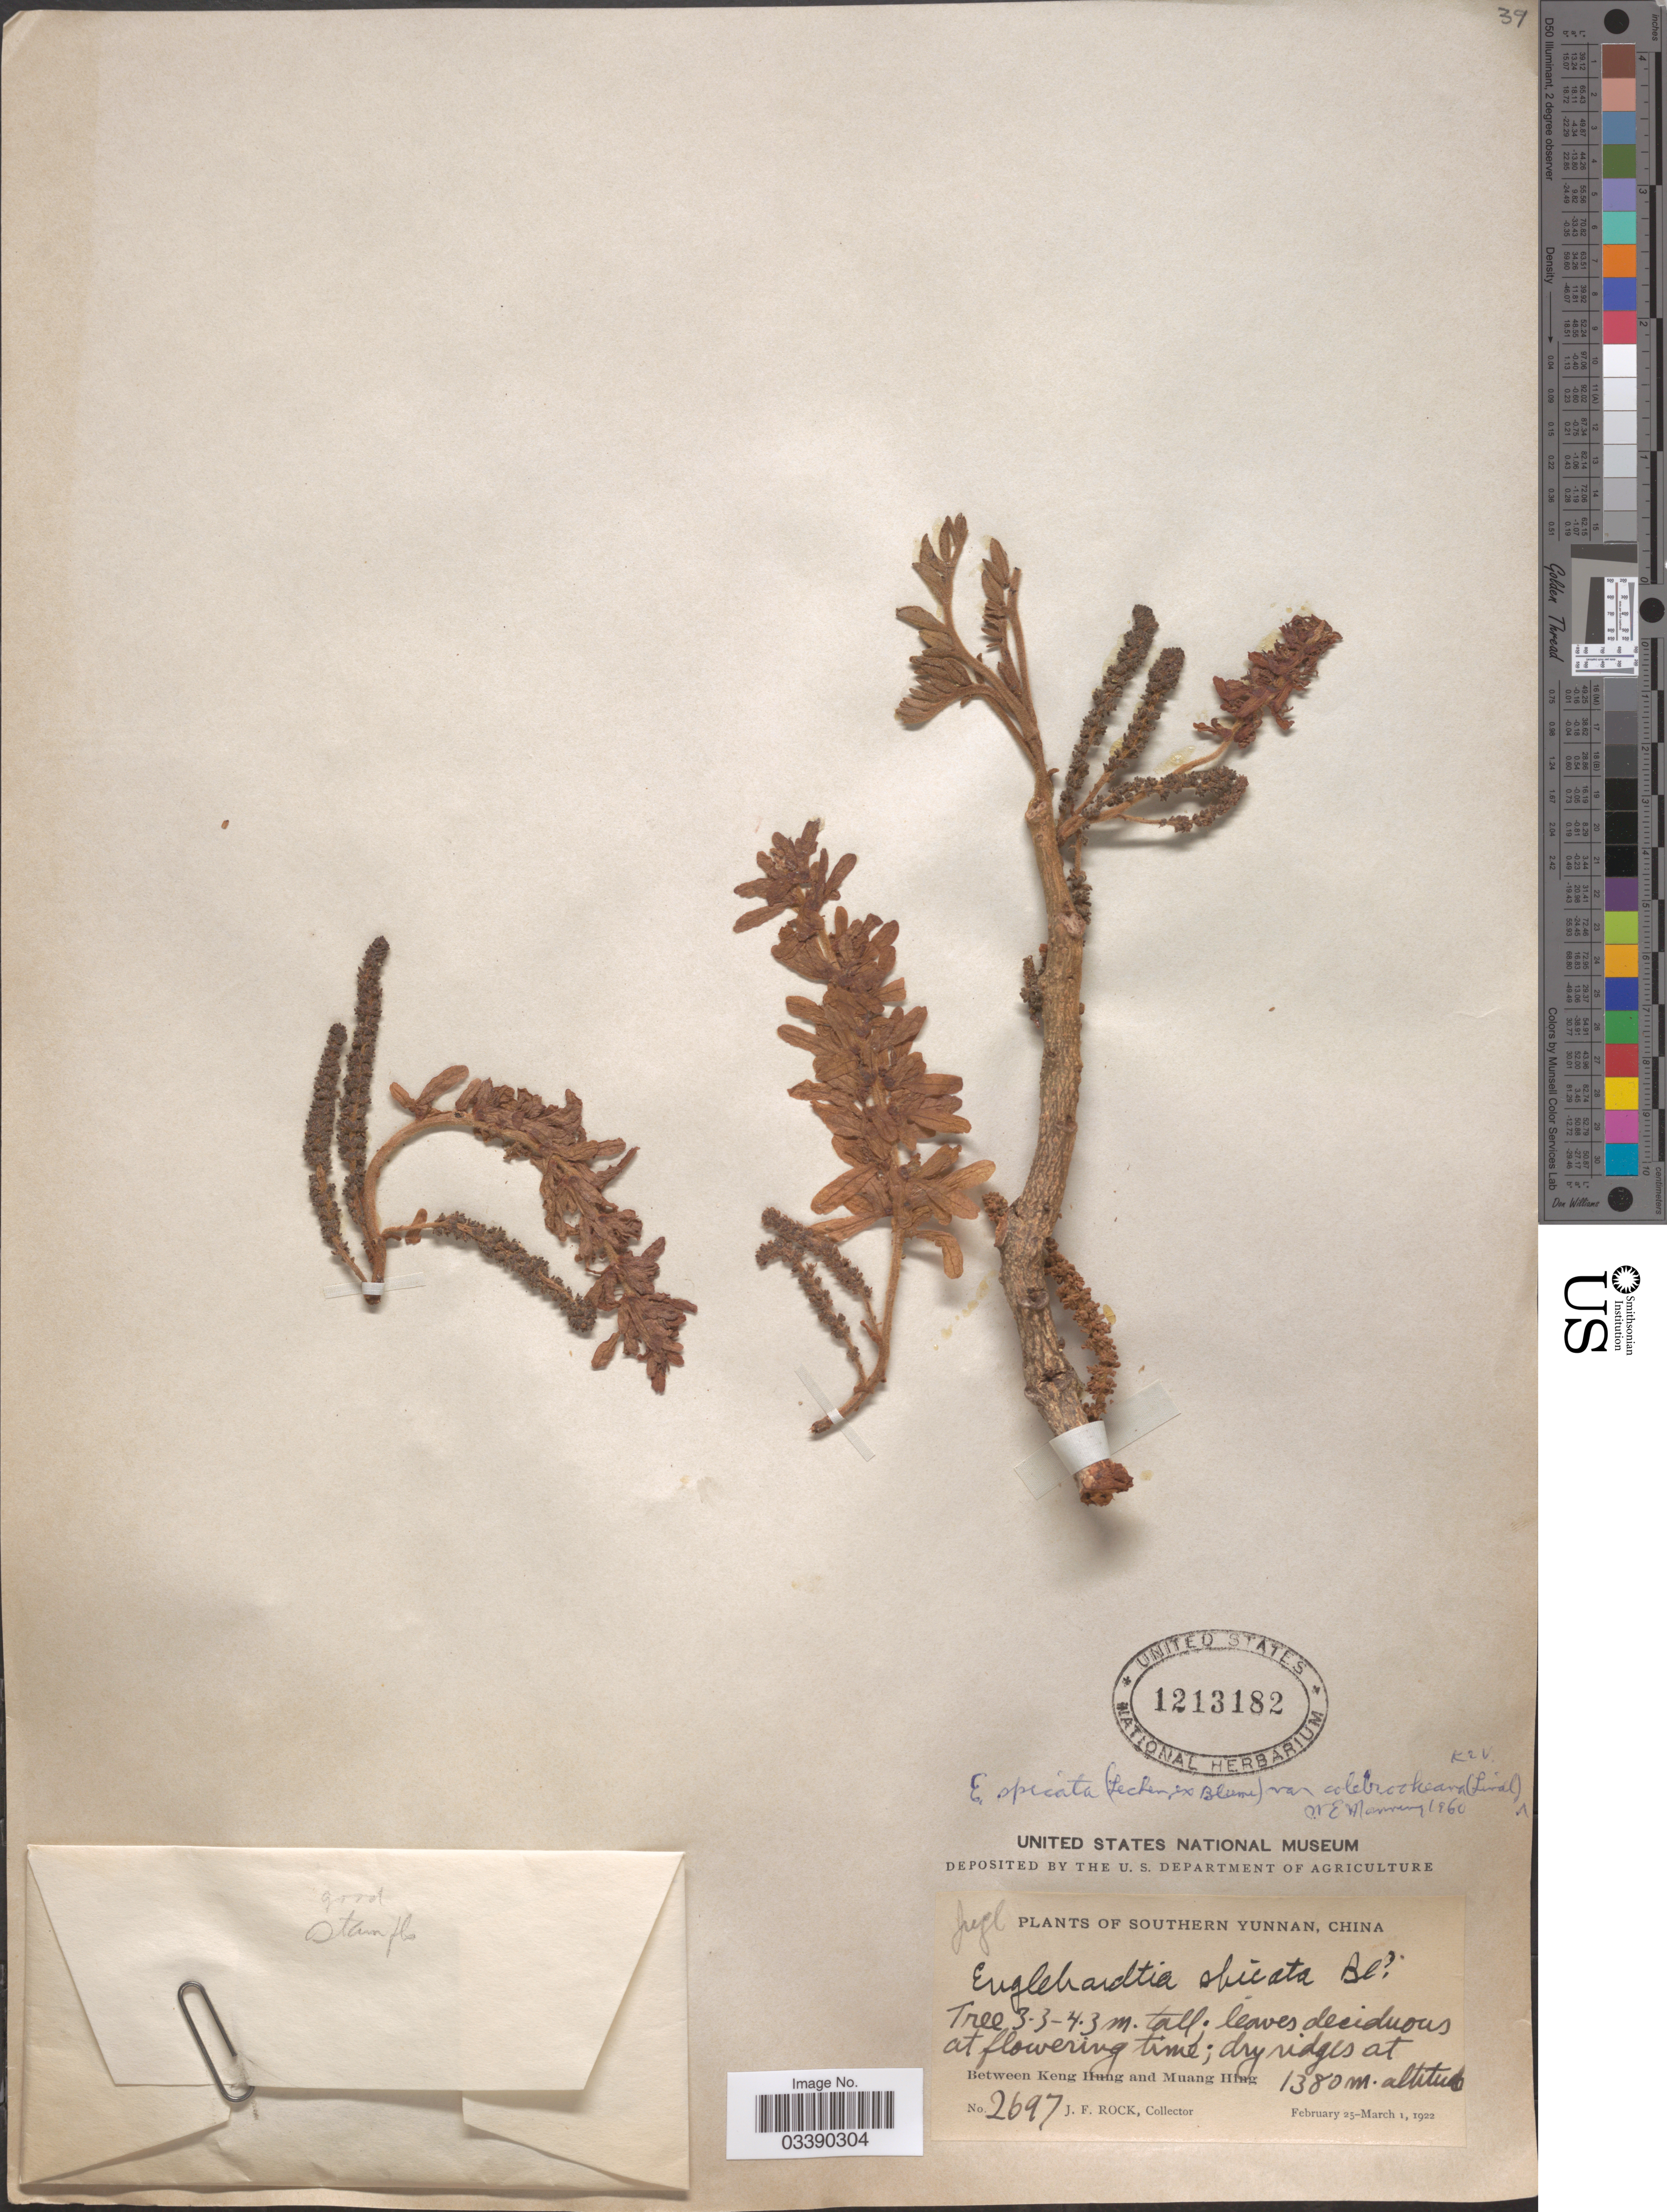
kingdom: Plantae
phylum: Tracheophyta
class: Magnoliopsida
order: Fagales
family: Juglandaceae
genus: Engelhardia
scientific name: Engelhardia spicata var. spicata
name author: Lesch. ex Blume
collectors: J. Rock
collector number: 2697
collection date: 1922-02-25/1922-03-01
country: China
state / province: Yunnan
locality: Southern Yunnan. Between Keng Hung and Muang Hing.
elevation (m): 1380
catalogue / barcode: US 1213182